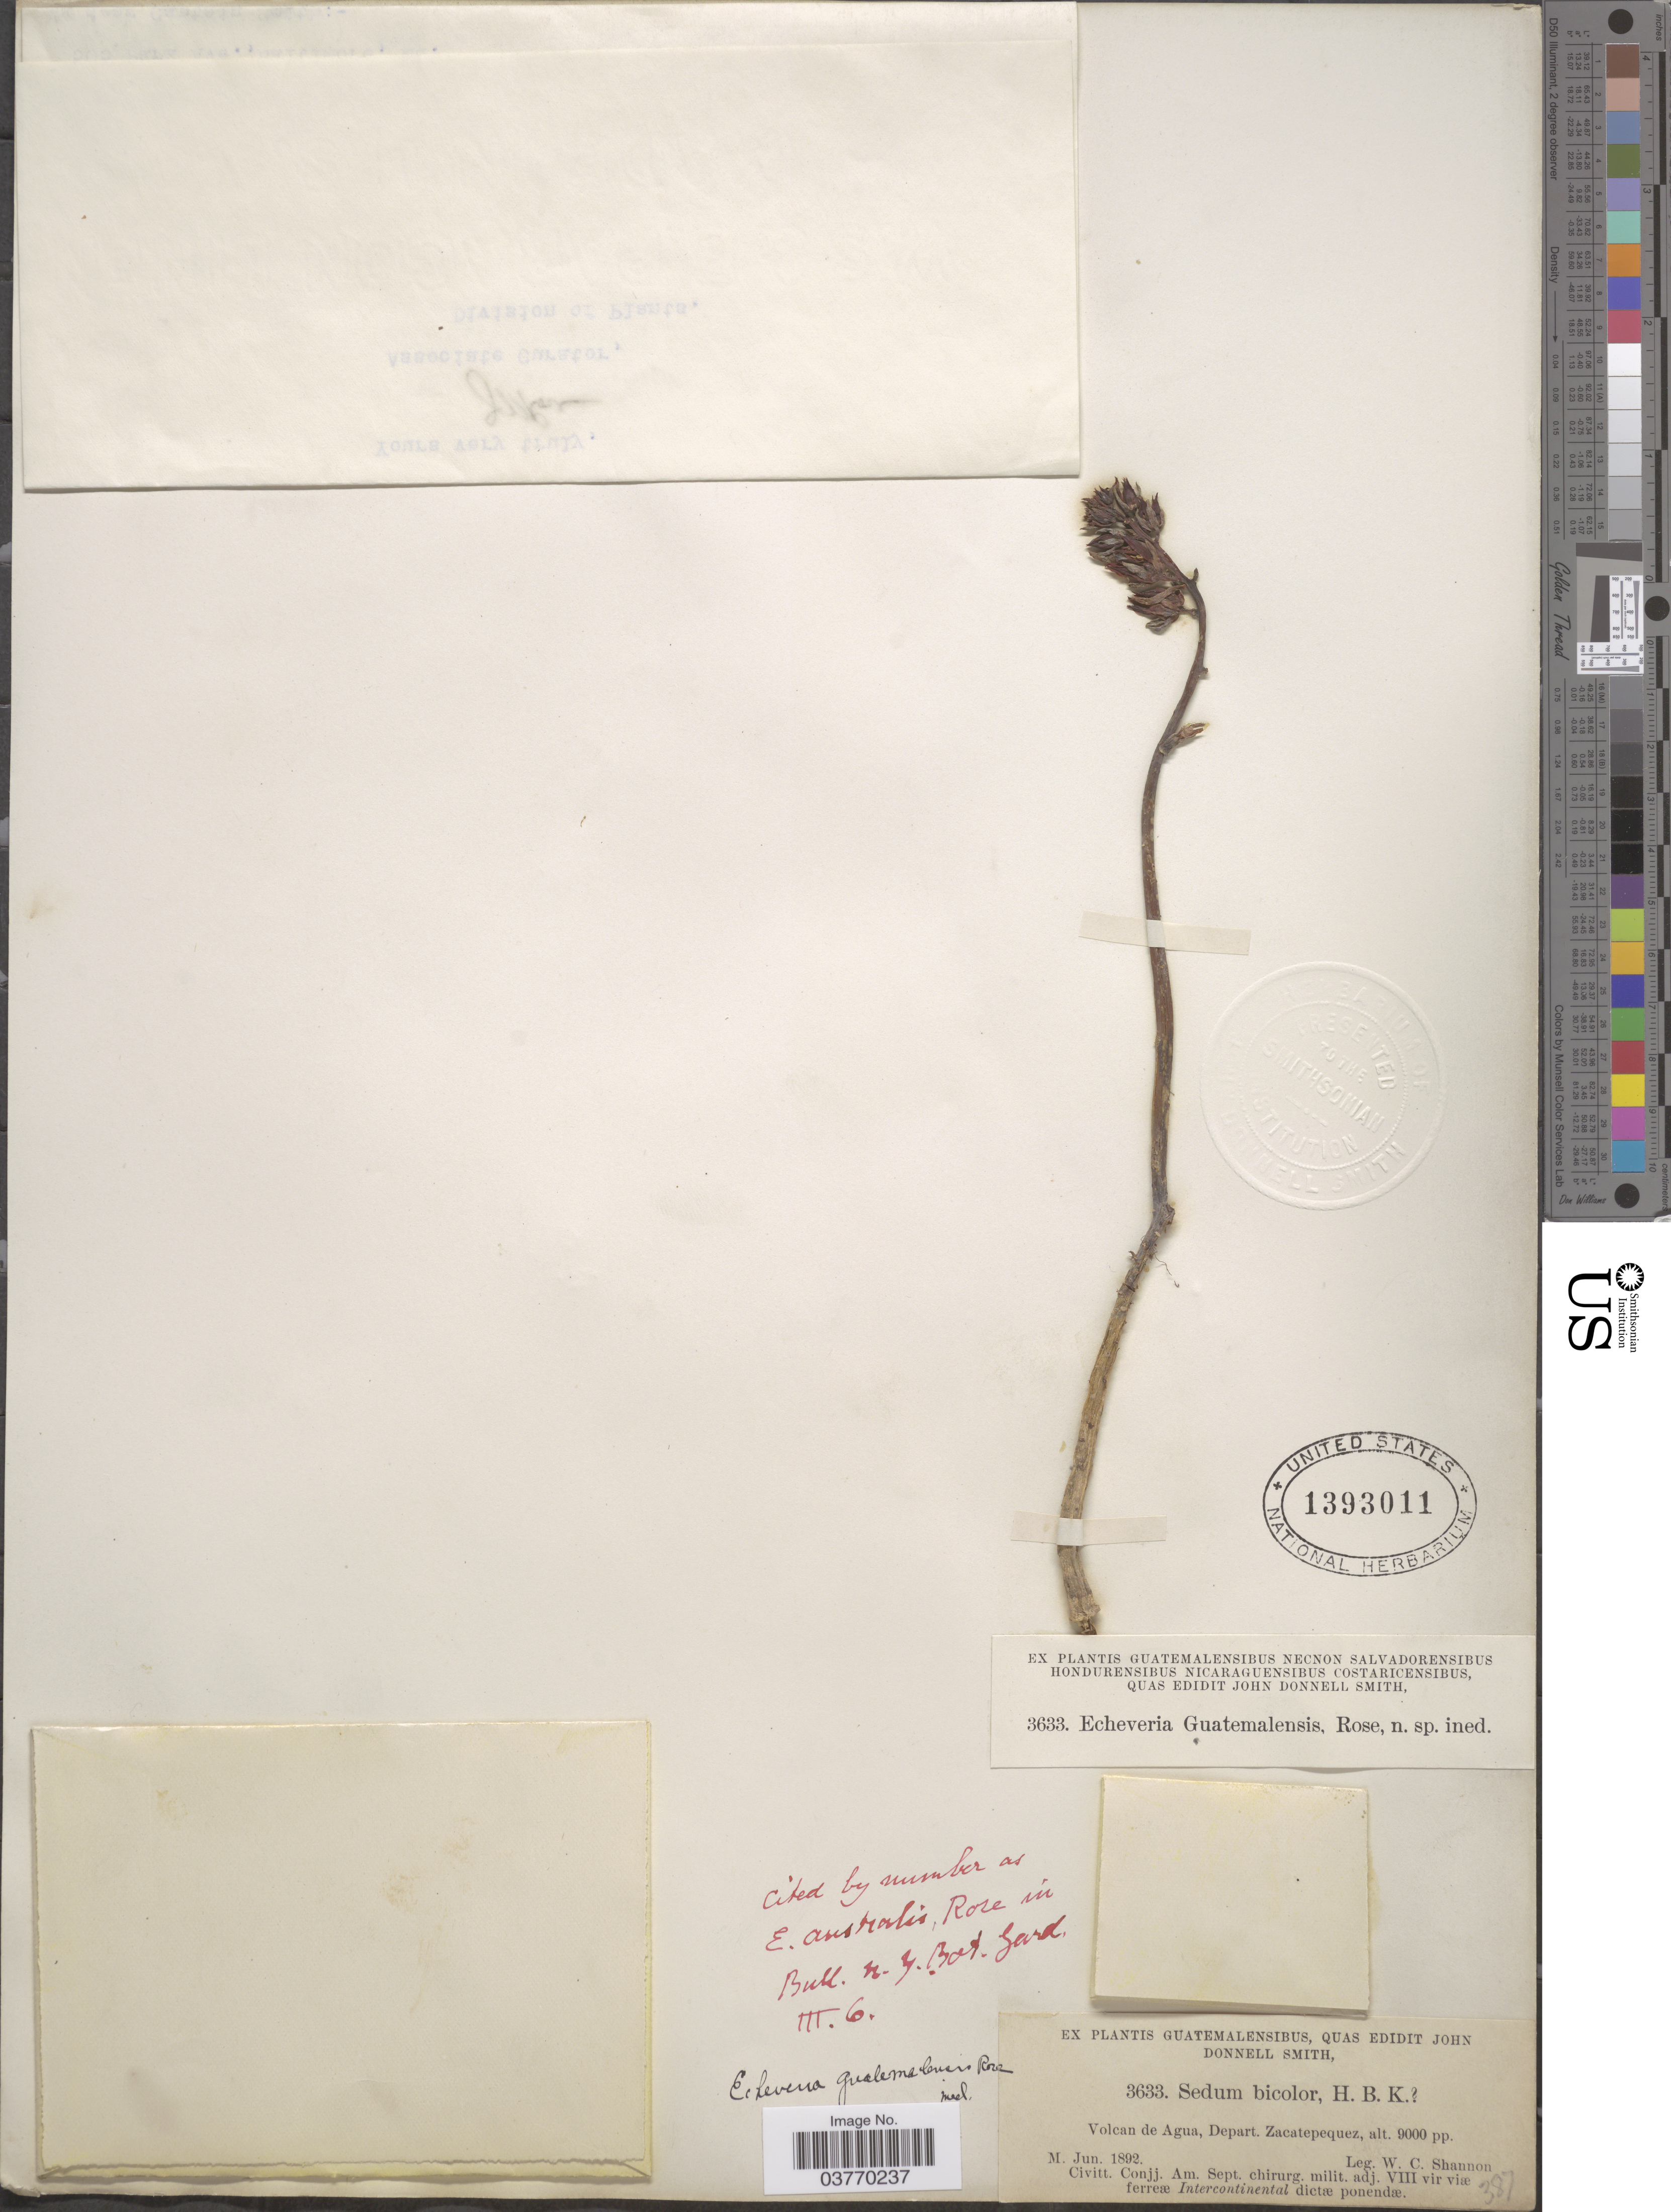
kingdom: Plantae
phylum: Tracheophyta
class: Magnoliopsida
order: Saxifragales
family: Crassulaceae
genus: Echeveria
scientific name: Echeveria guatemalensis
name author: Rose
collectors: W. C. Shannon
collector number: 3633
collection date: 1892-06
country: Guatemala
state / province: Sacatepequez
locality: Volcan de Agua, Depart. Zacatepequez.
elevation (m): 2743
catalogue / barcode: US 1393011